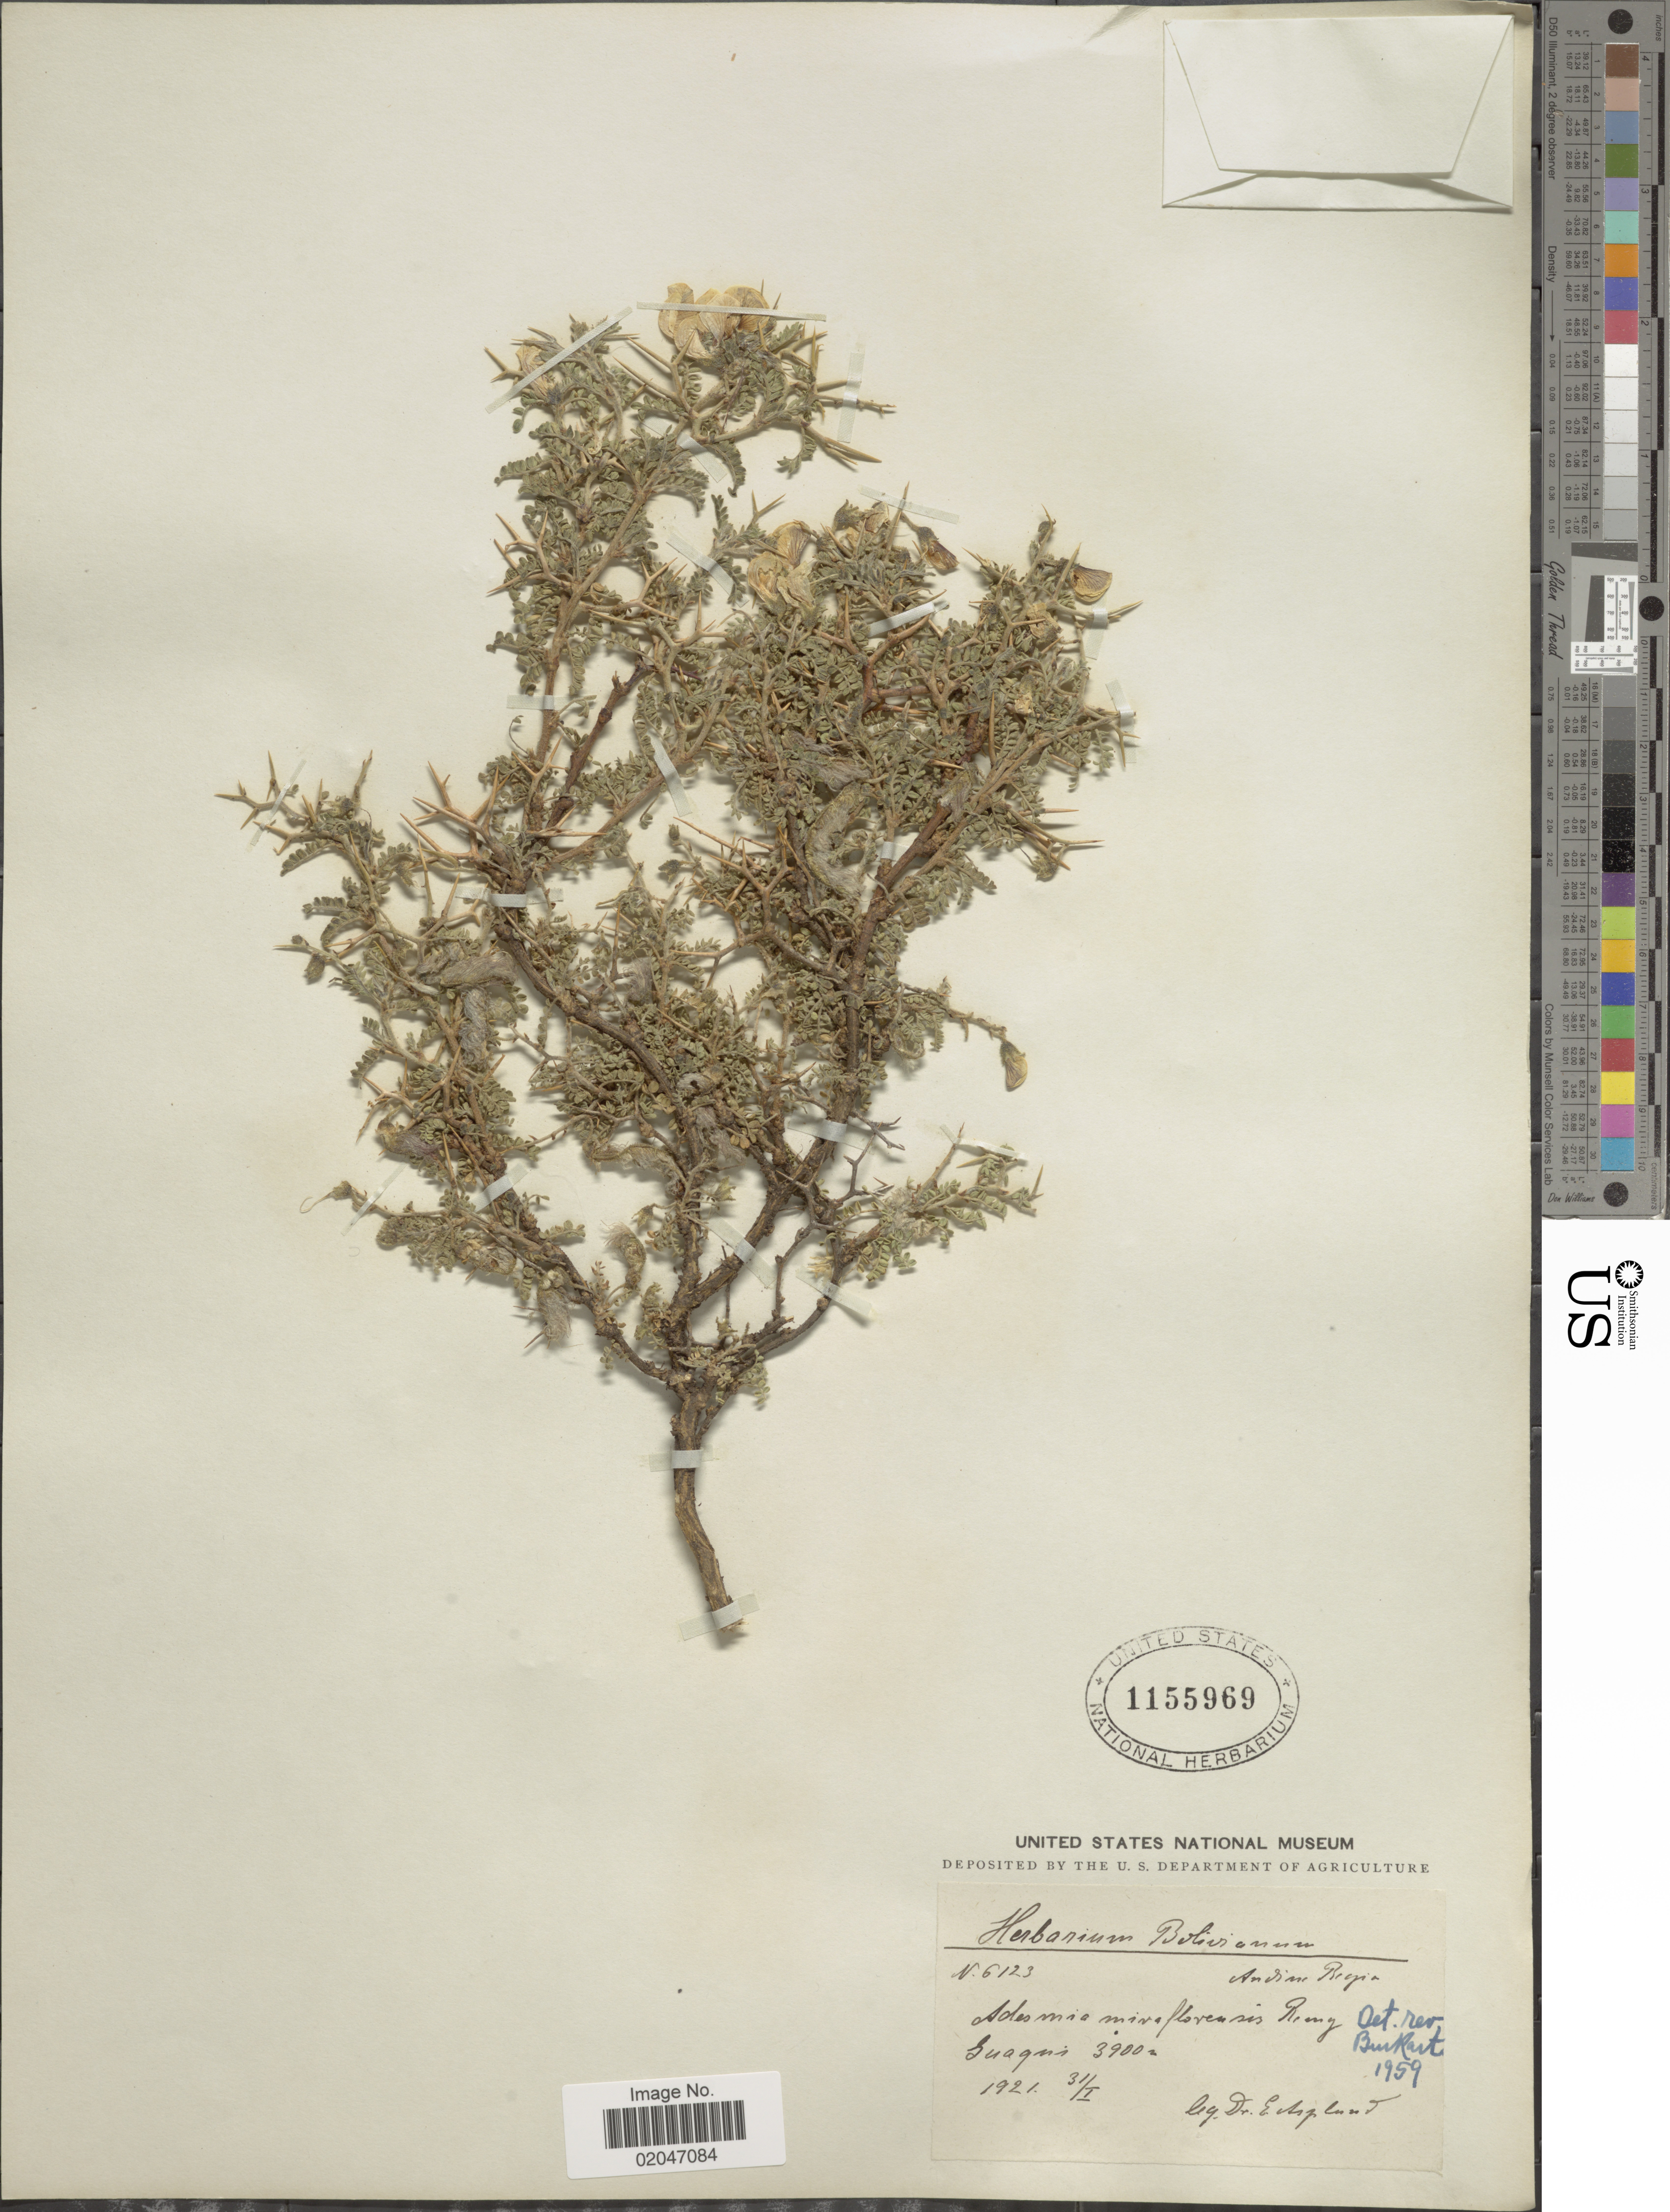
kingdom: Plantae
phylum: Tracheophyta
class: Magnoliopsida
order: Fabales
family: Fabaceae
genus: Adesmia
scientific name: Adesmia miraflorensis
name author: Remy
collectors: E. Asplund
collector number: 6123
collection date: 1921-01-31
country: Bolivia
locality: Guaqui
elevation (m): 3900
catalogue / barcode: US 1155969